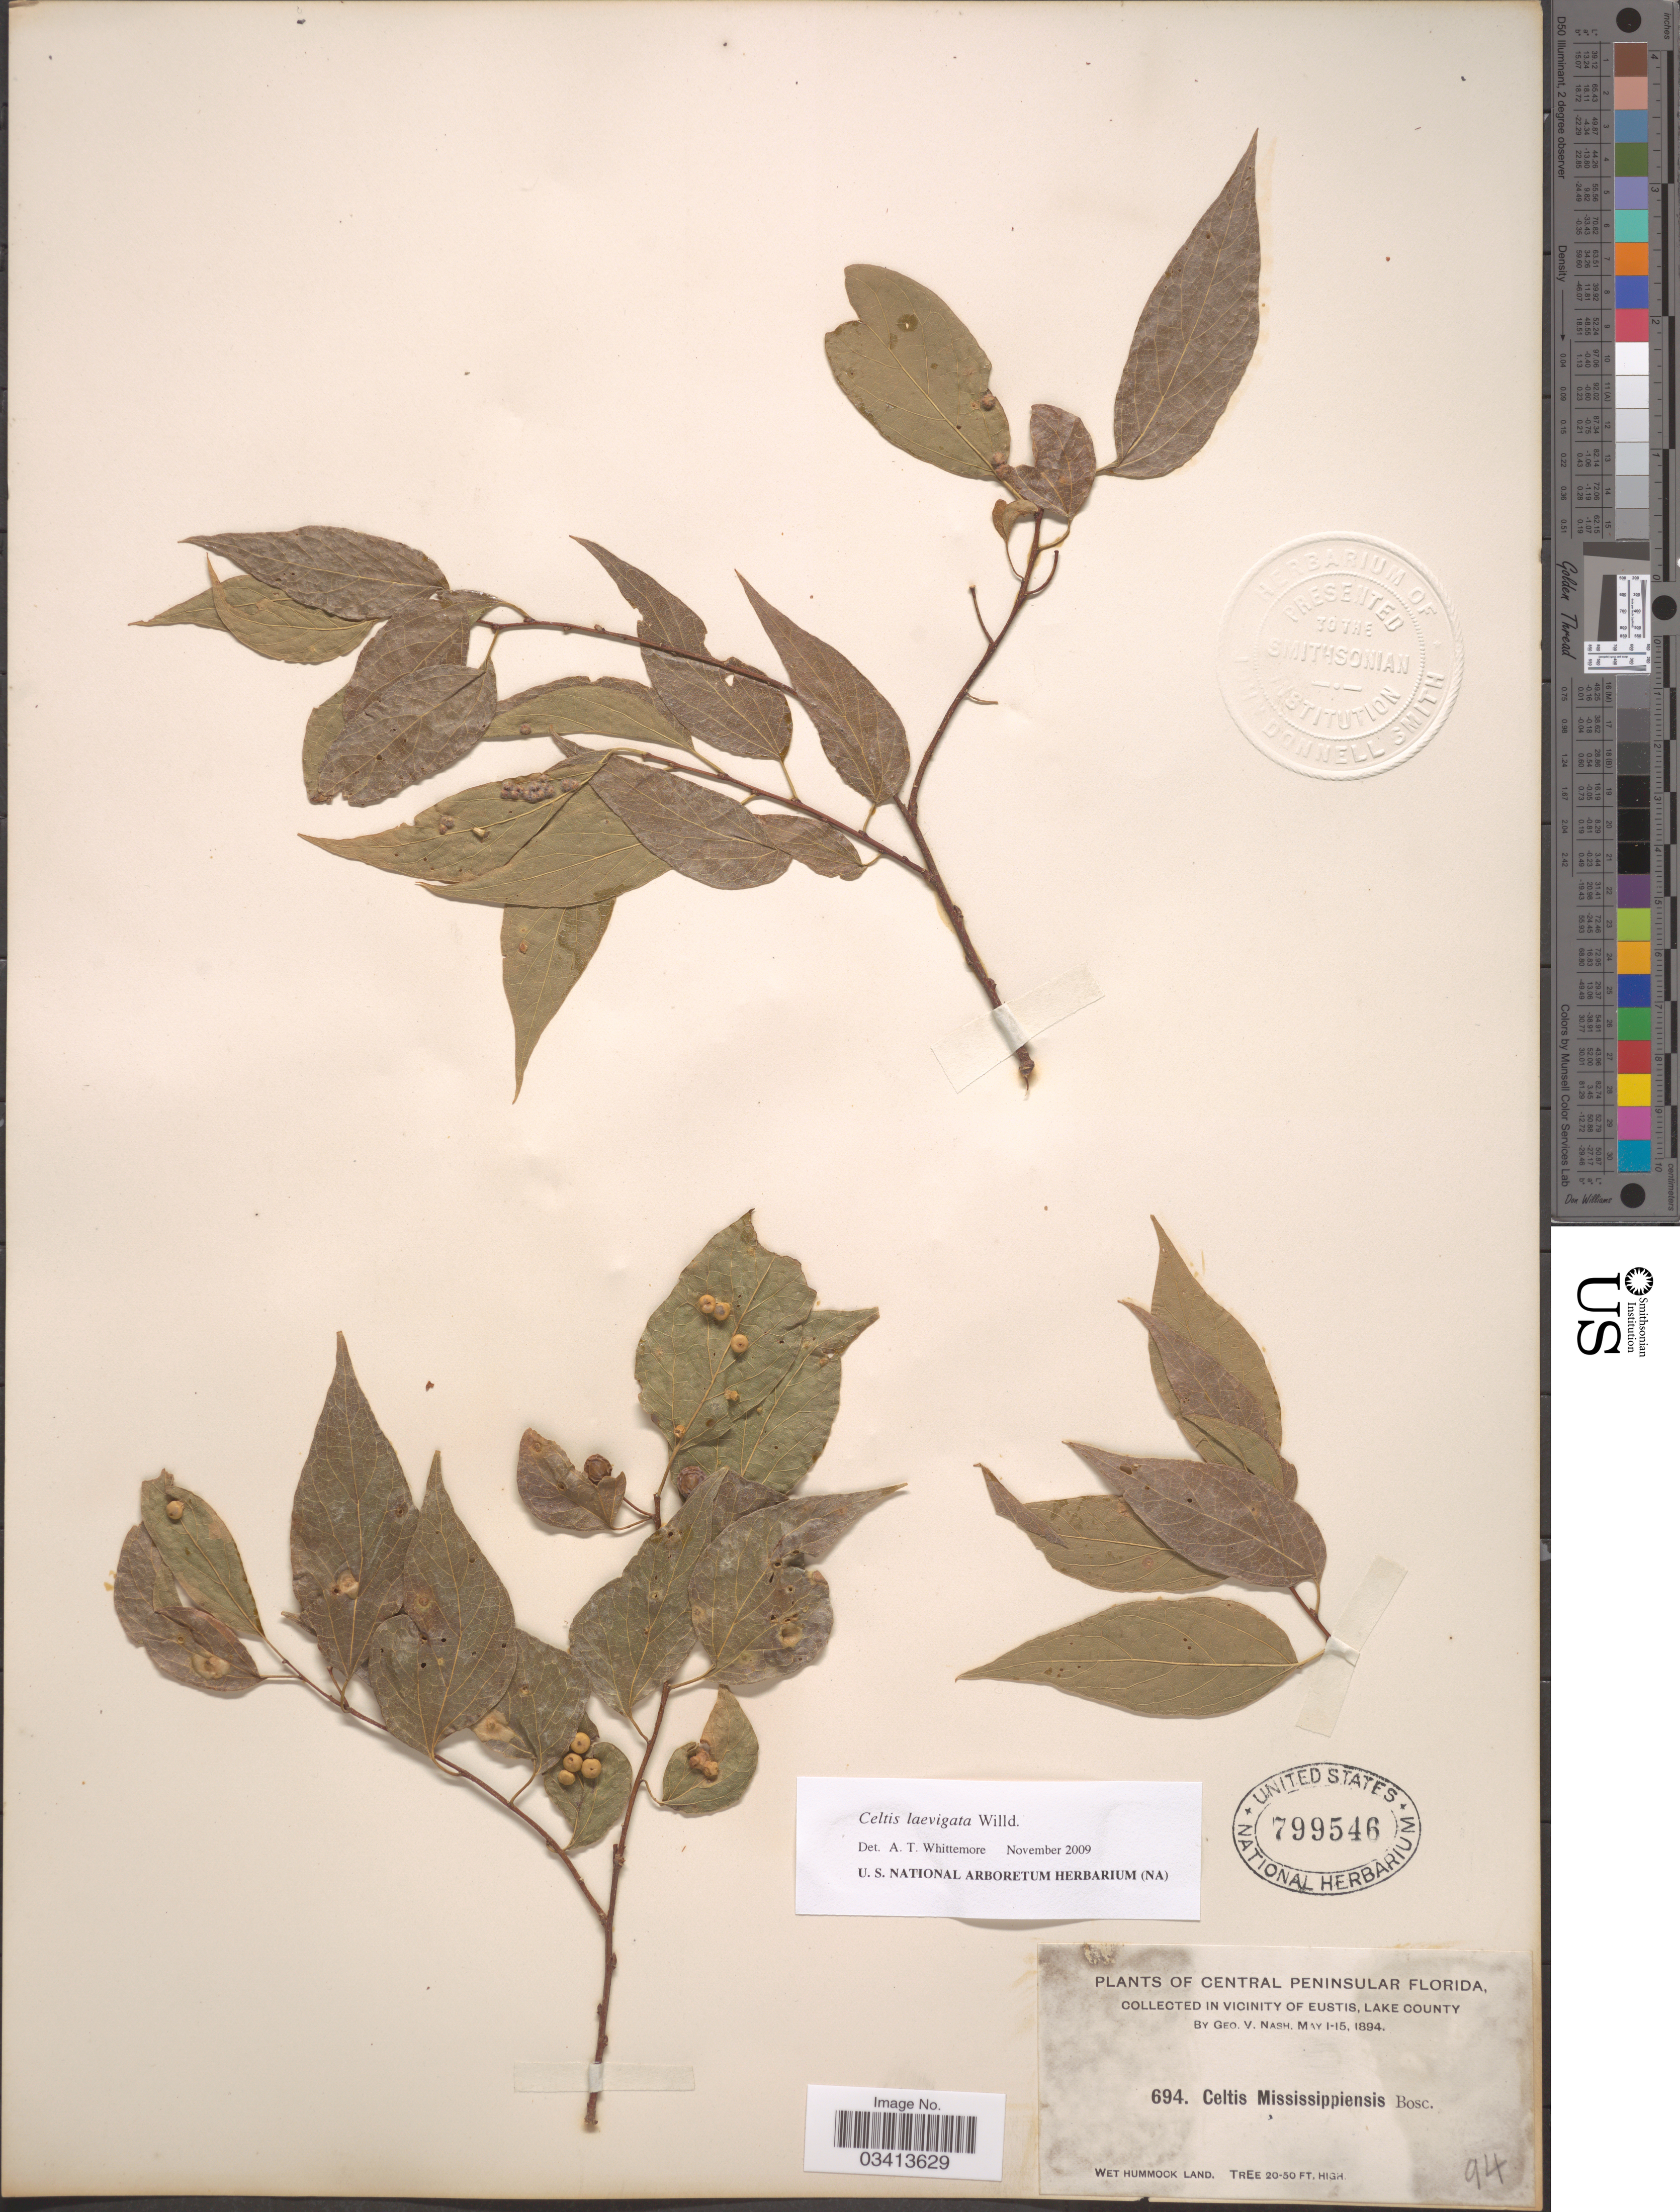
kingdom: Plantae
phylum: Tracheophyta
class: Magnoliopsida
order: Rosales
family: Cannabaceae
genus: Celtis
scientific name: Celtis laevigata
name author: Willd.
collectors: G. V. Nash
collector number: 694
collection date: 1894-05-01/1894-05-15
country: United States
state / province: Florida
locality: Central Peninsular Florida. In Vicinity of Eustis, Lake County.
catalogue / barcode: US 799546